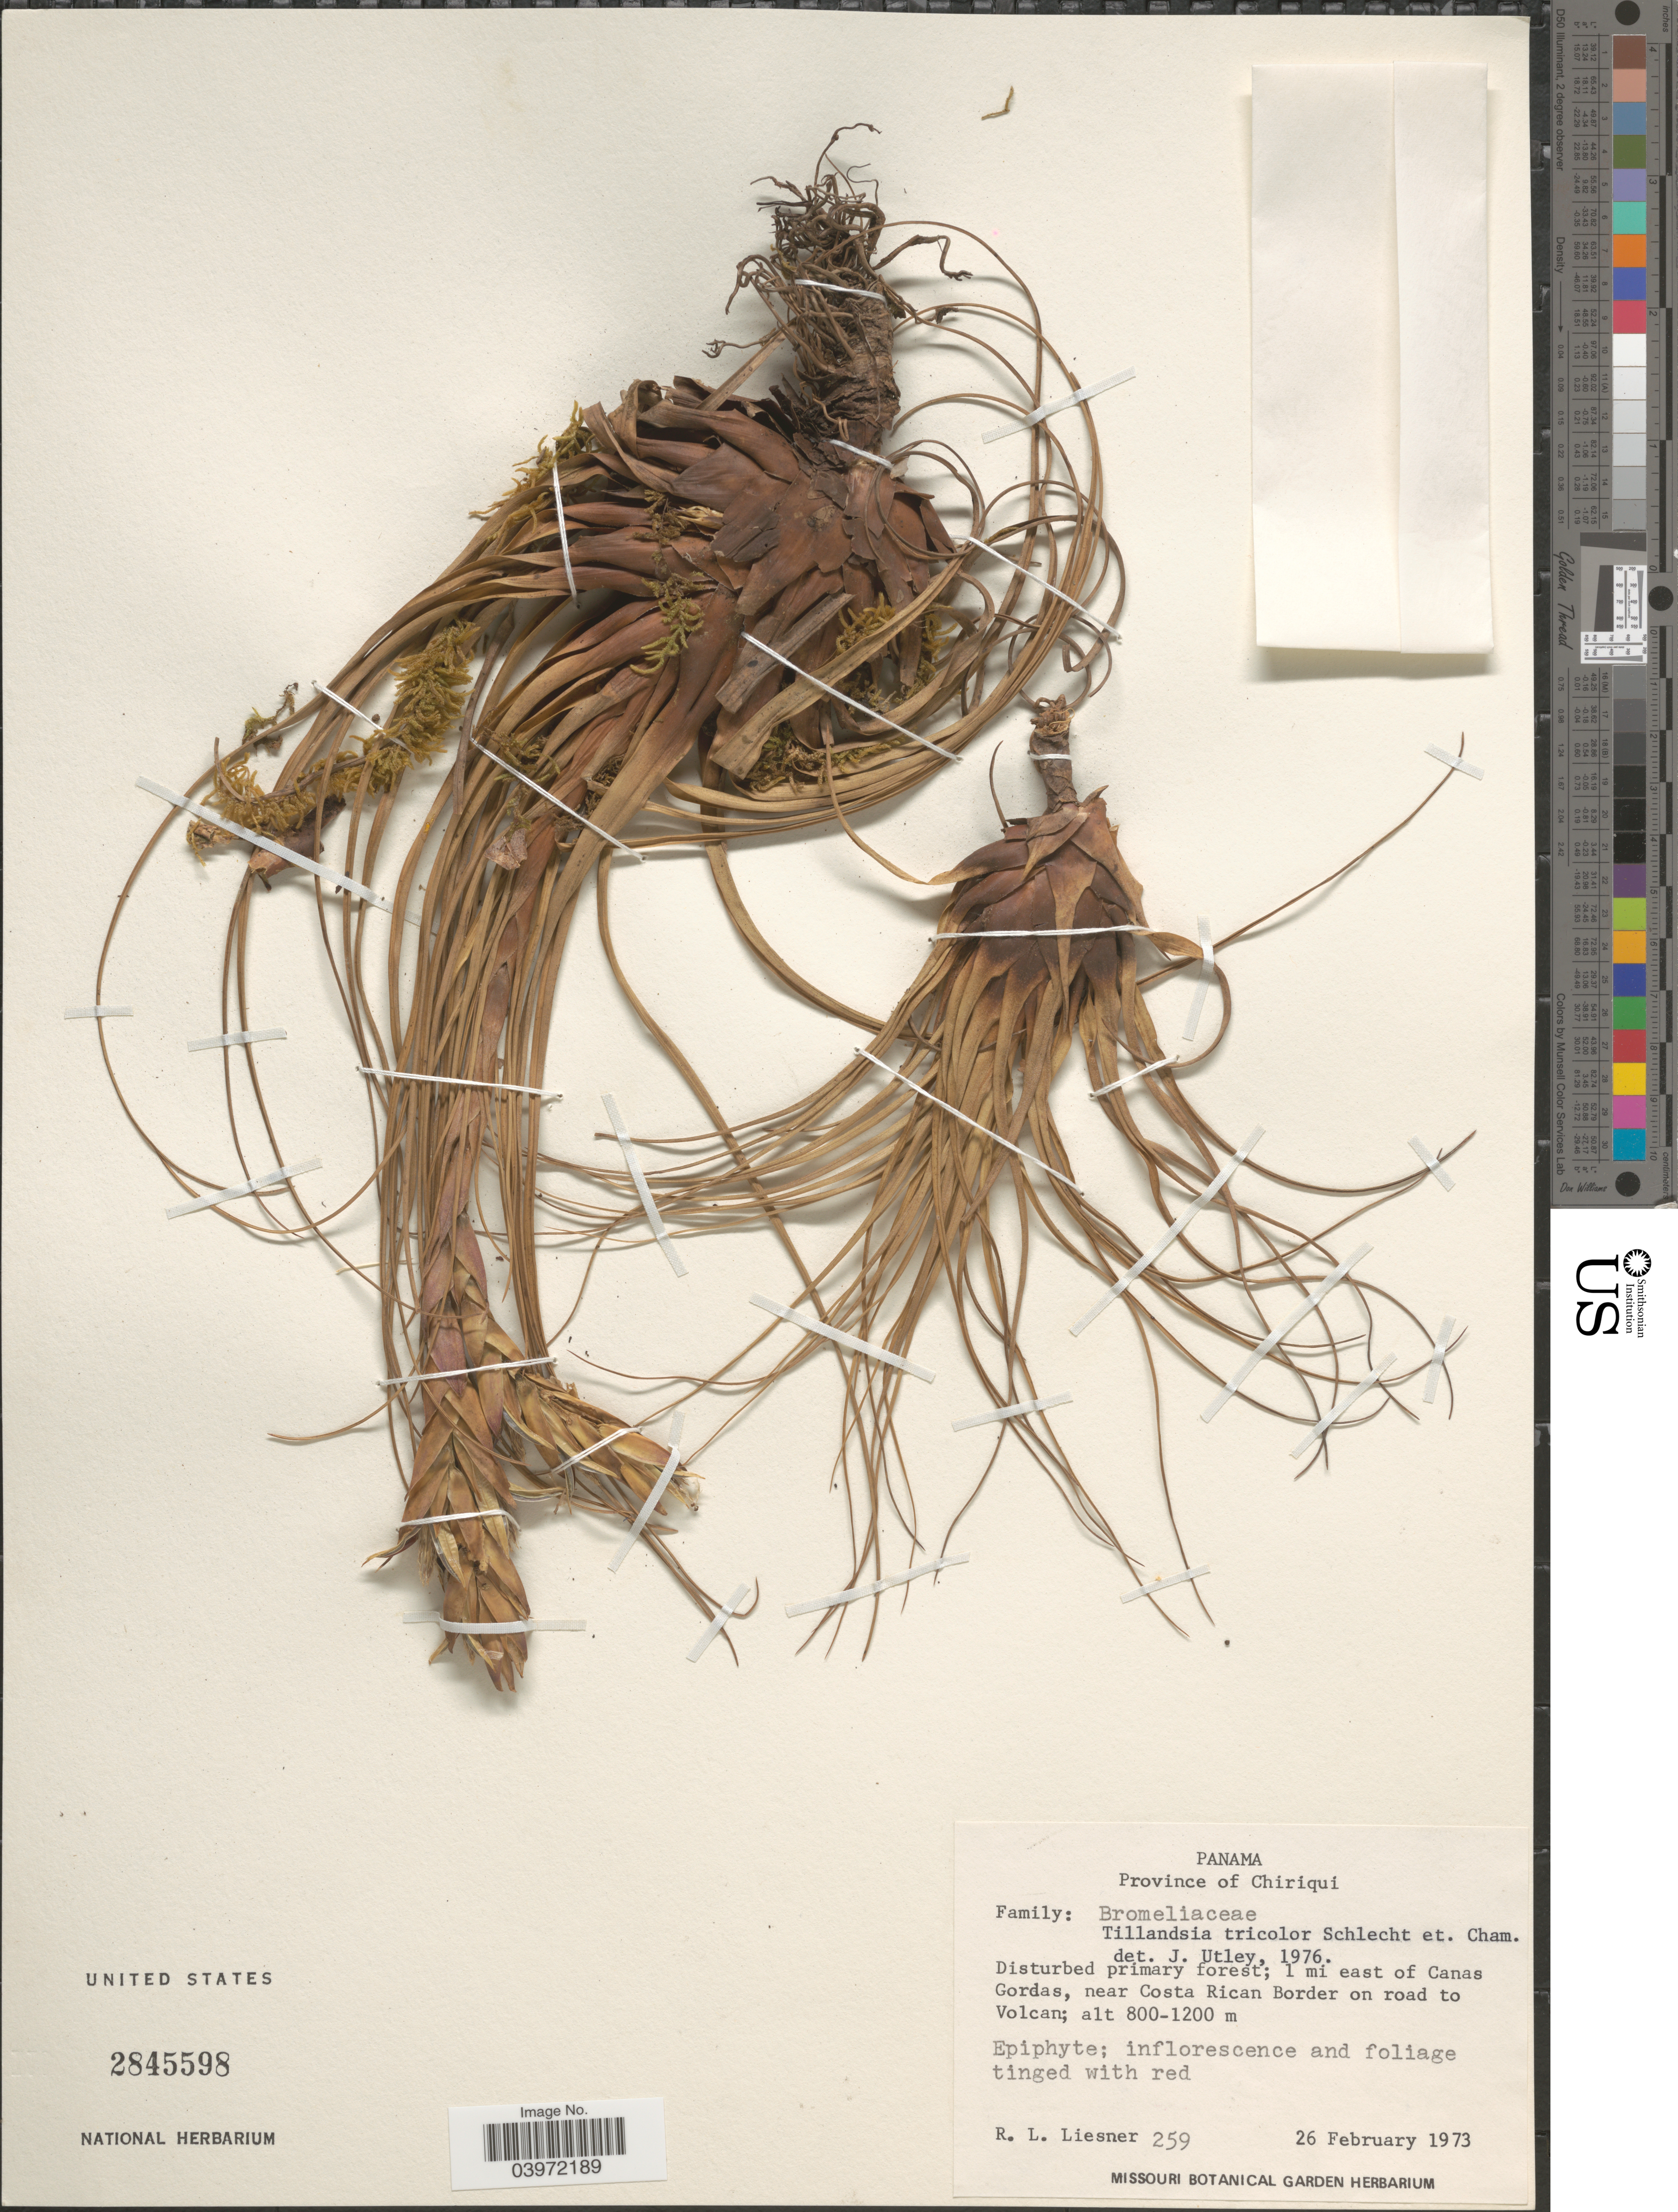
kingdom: Plantae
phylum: Tracheophyta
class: Liliopsida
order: Poales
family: Bromeliaceae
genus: Tillandsia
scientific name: Tillandsia tricolor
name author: Schltdl. & Cham.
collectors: R. L. Liesner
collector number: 259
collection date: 1973-02-26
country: Panama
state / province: Chiriqui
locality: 1 mi east of Canas Gordas, near Costa Rican Border on road to Volcan.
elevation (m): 800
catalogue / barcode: US 2845598